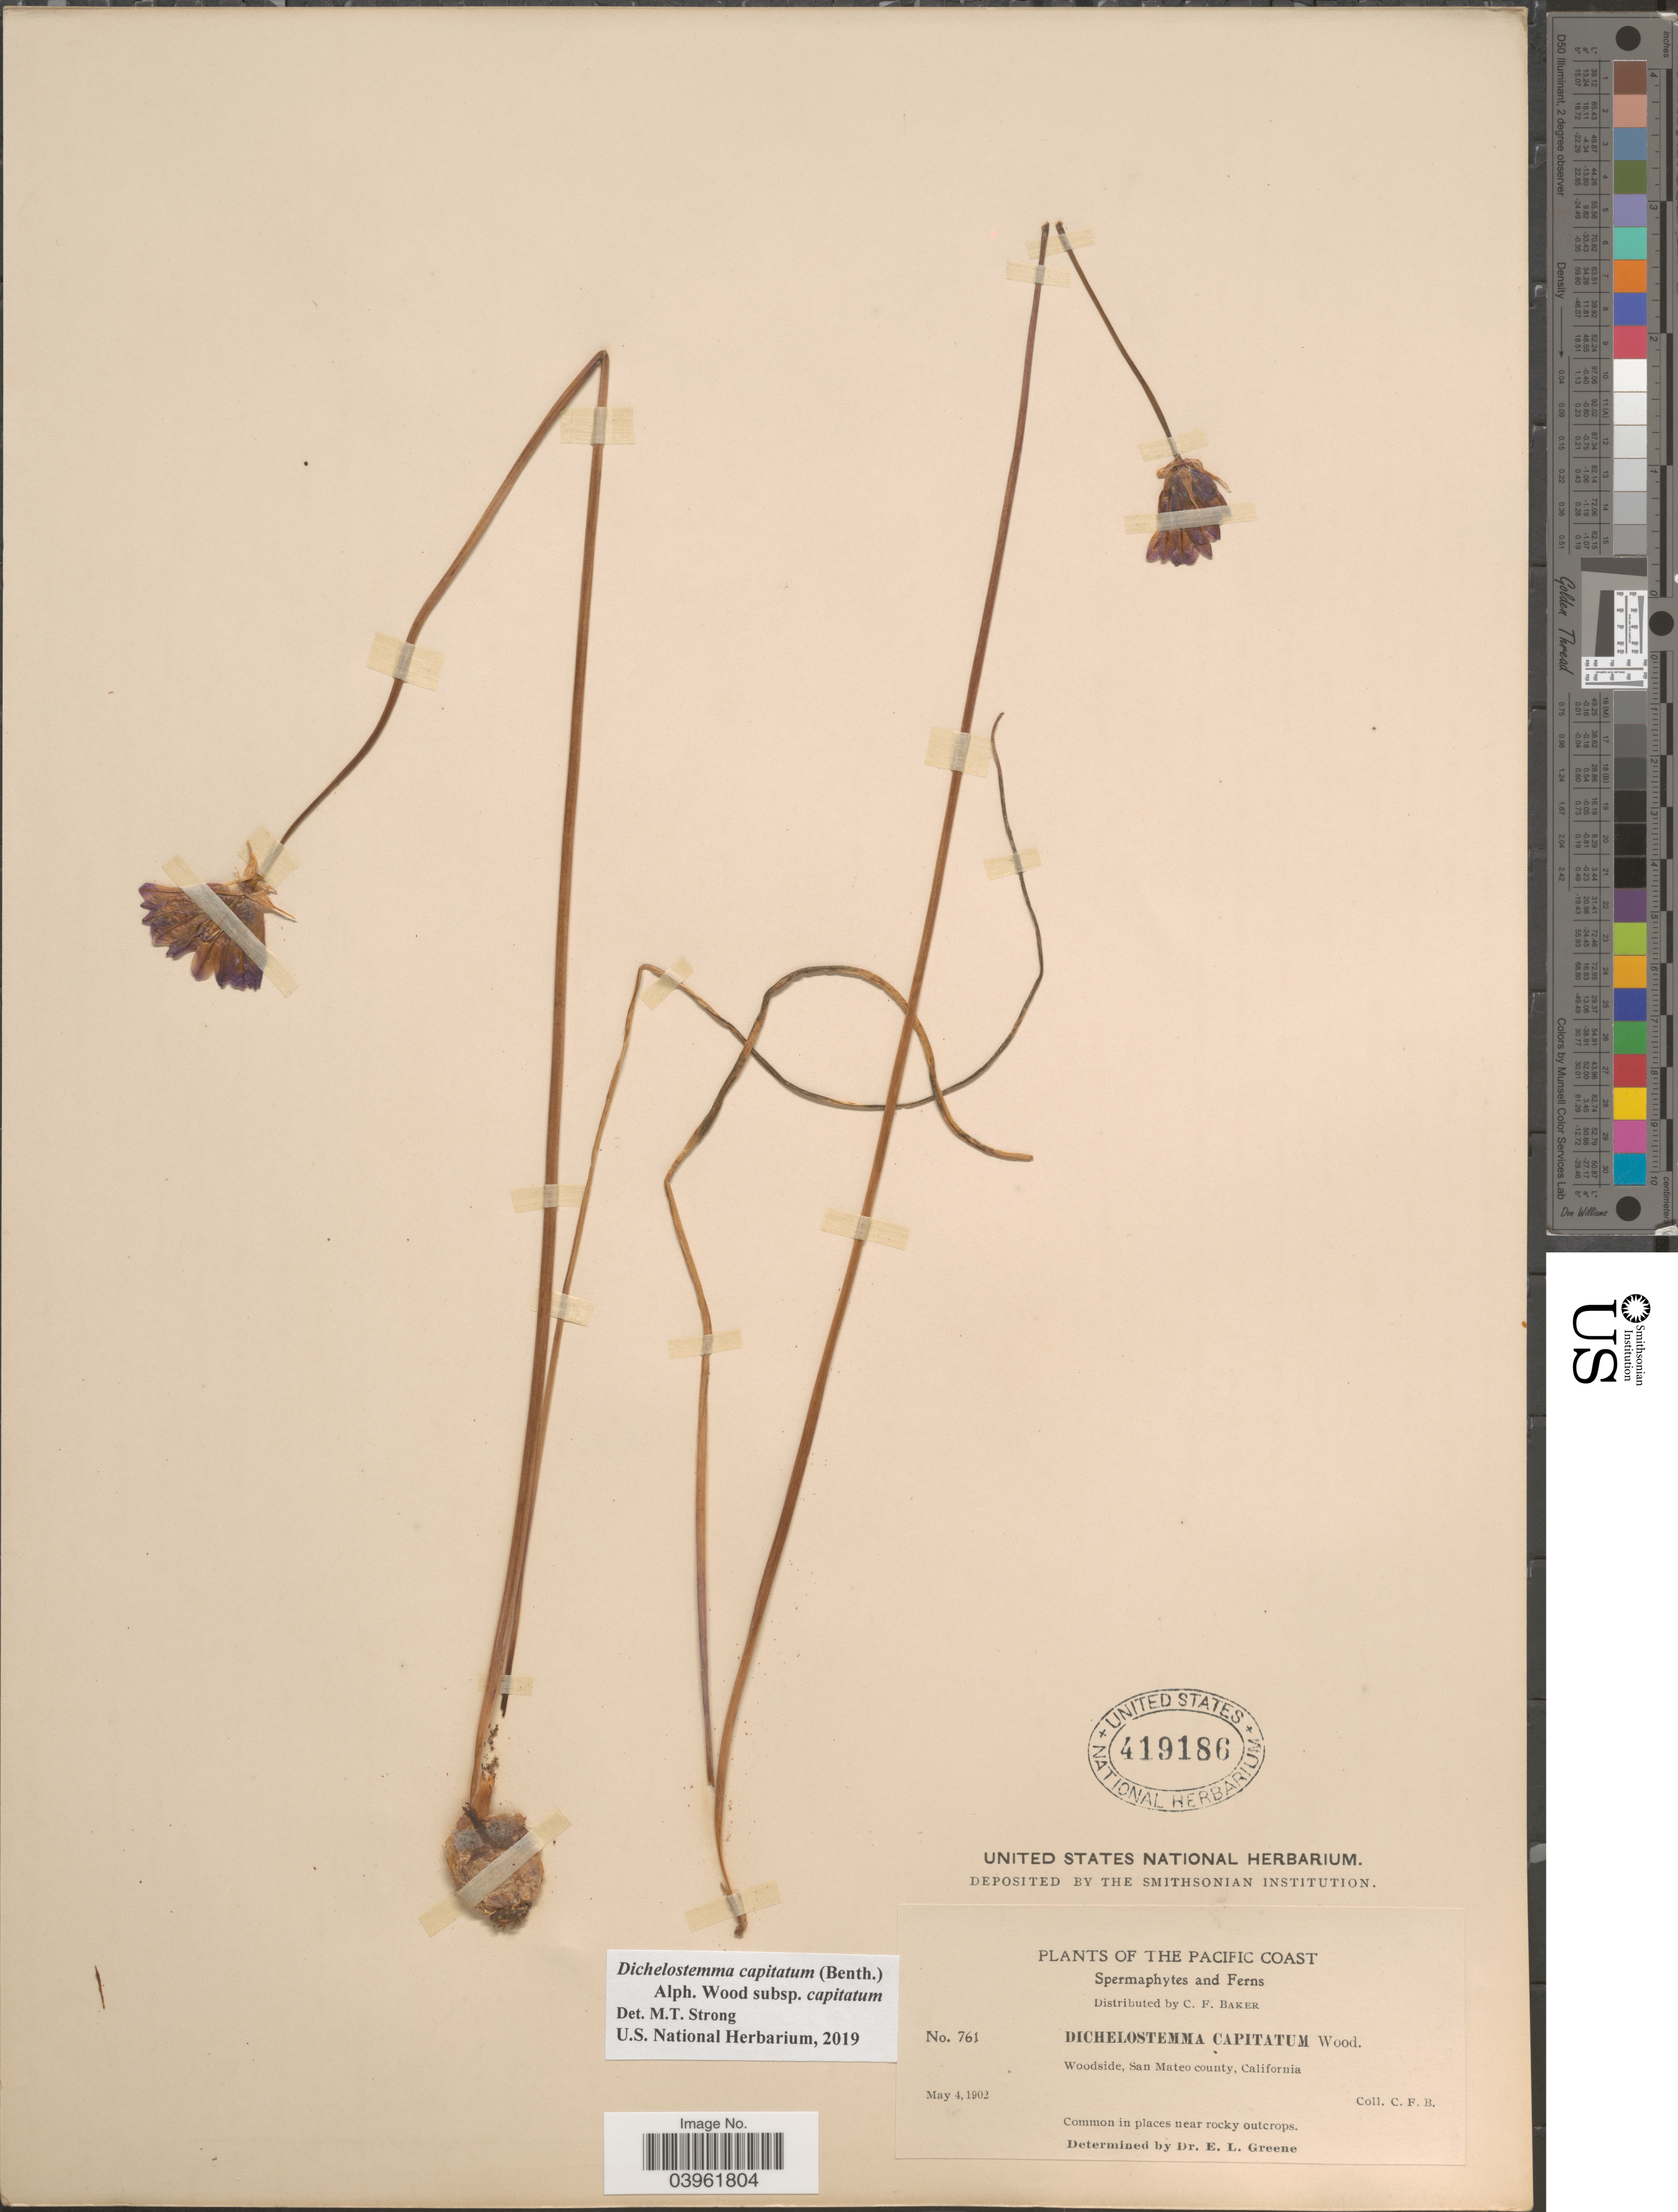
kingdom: Plantae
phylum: Tracheophyta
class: Liliopsida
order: Asparagales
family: Asparagaceae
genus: Dichelostemma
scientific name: Dichelostemma capitatum subsp. capitatum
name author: (Benth.) Alph. Wood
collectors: C. F. Baker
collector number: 761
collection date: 1902-05-04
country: United States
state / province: California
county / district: San Mateo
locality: The Pacific Coast. Woodside, San Mateo county.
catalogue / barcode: US 419186